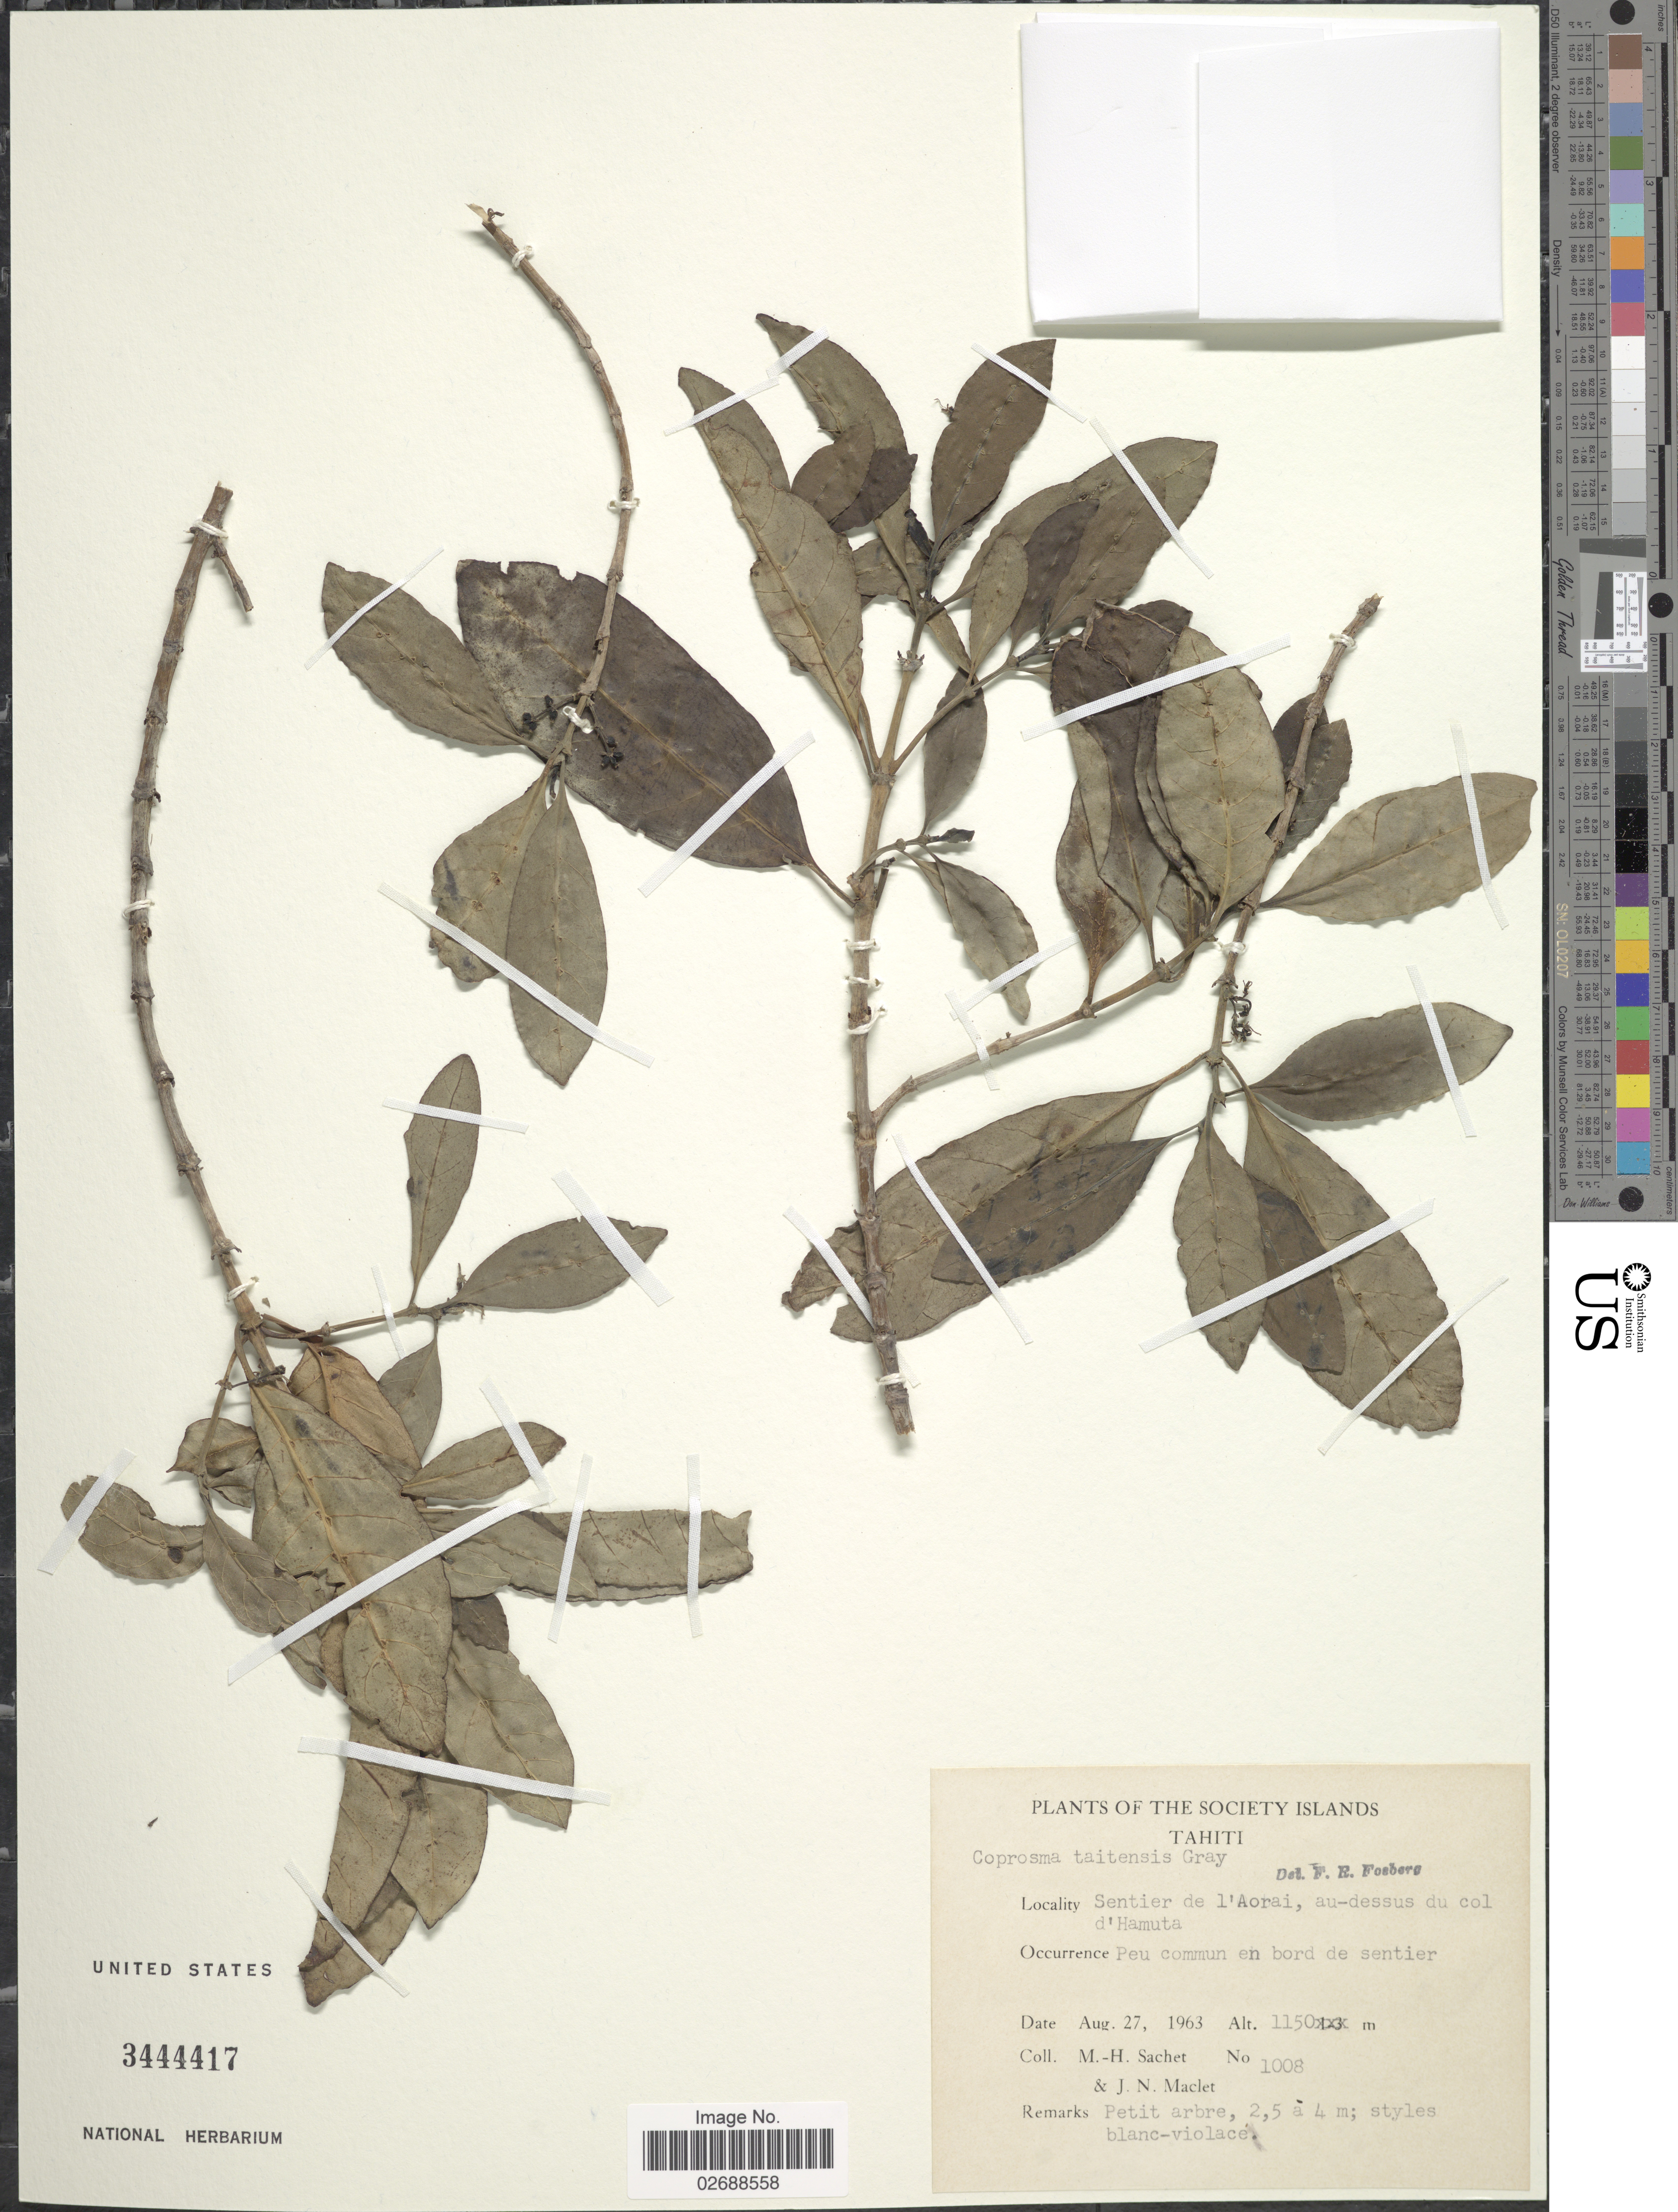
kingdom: Plantae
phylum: Tracheophyta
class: Magnoliopsida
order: Gentianales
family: Rubiaceae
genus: Coprosma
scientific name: Coprosma tahitensis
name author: A. Gray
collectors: M.-H. Sachet & J. Maclet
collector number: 1008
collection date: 1963-08-27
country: French Polynesia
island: Tahiti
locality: The Society Islands, Tahiti, Sentier de l'Aorai, au-dessus du col d'Hamuta, Peu commun en bord de sentier.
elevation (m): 1150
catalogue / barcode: US 3444417